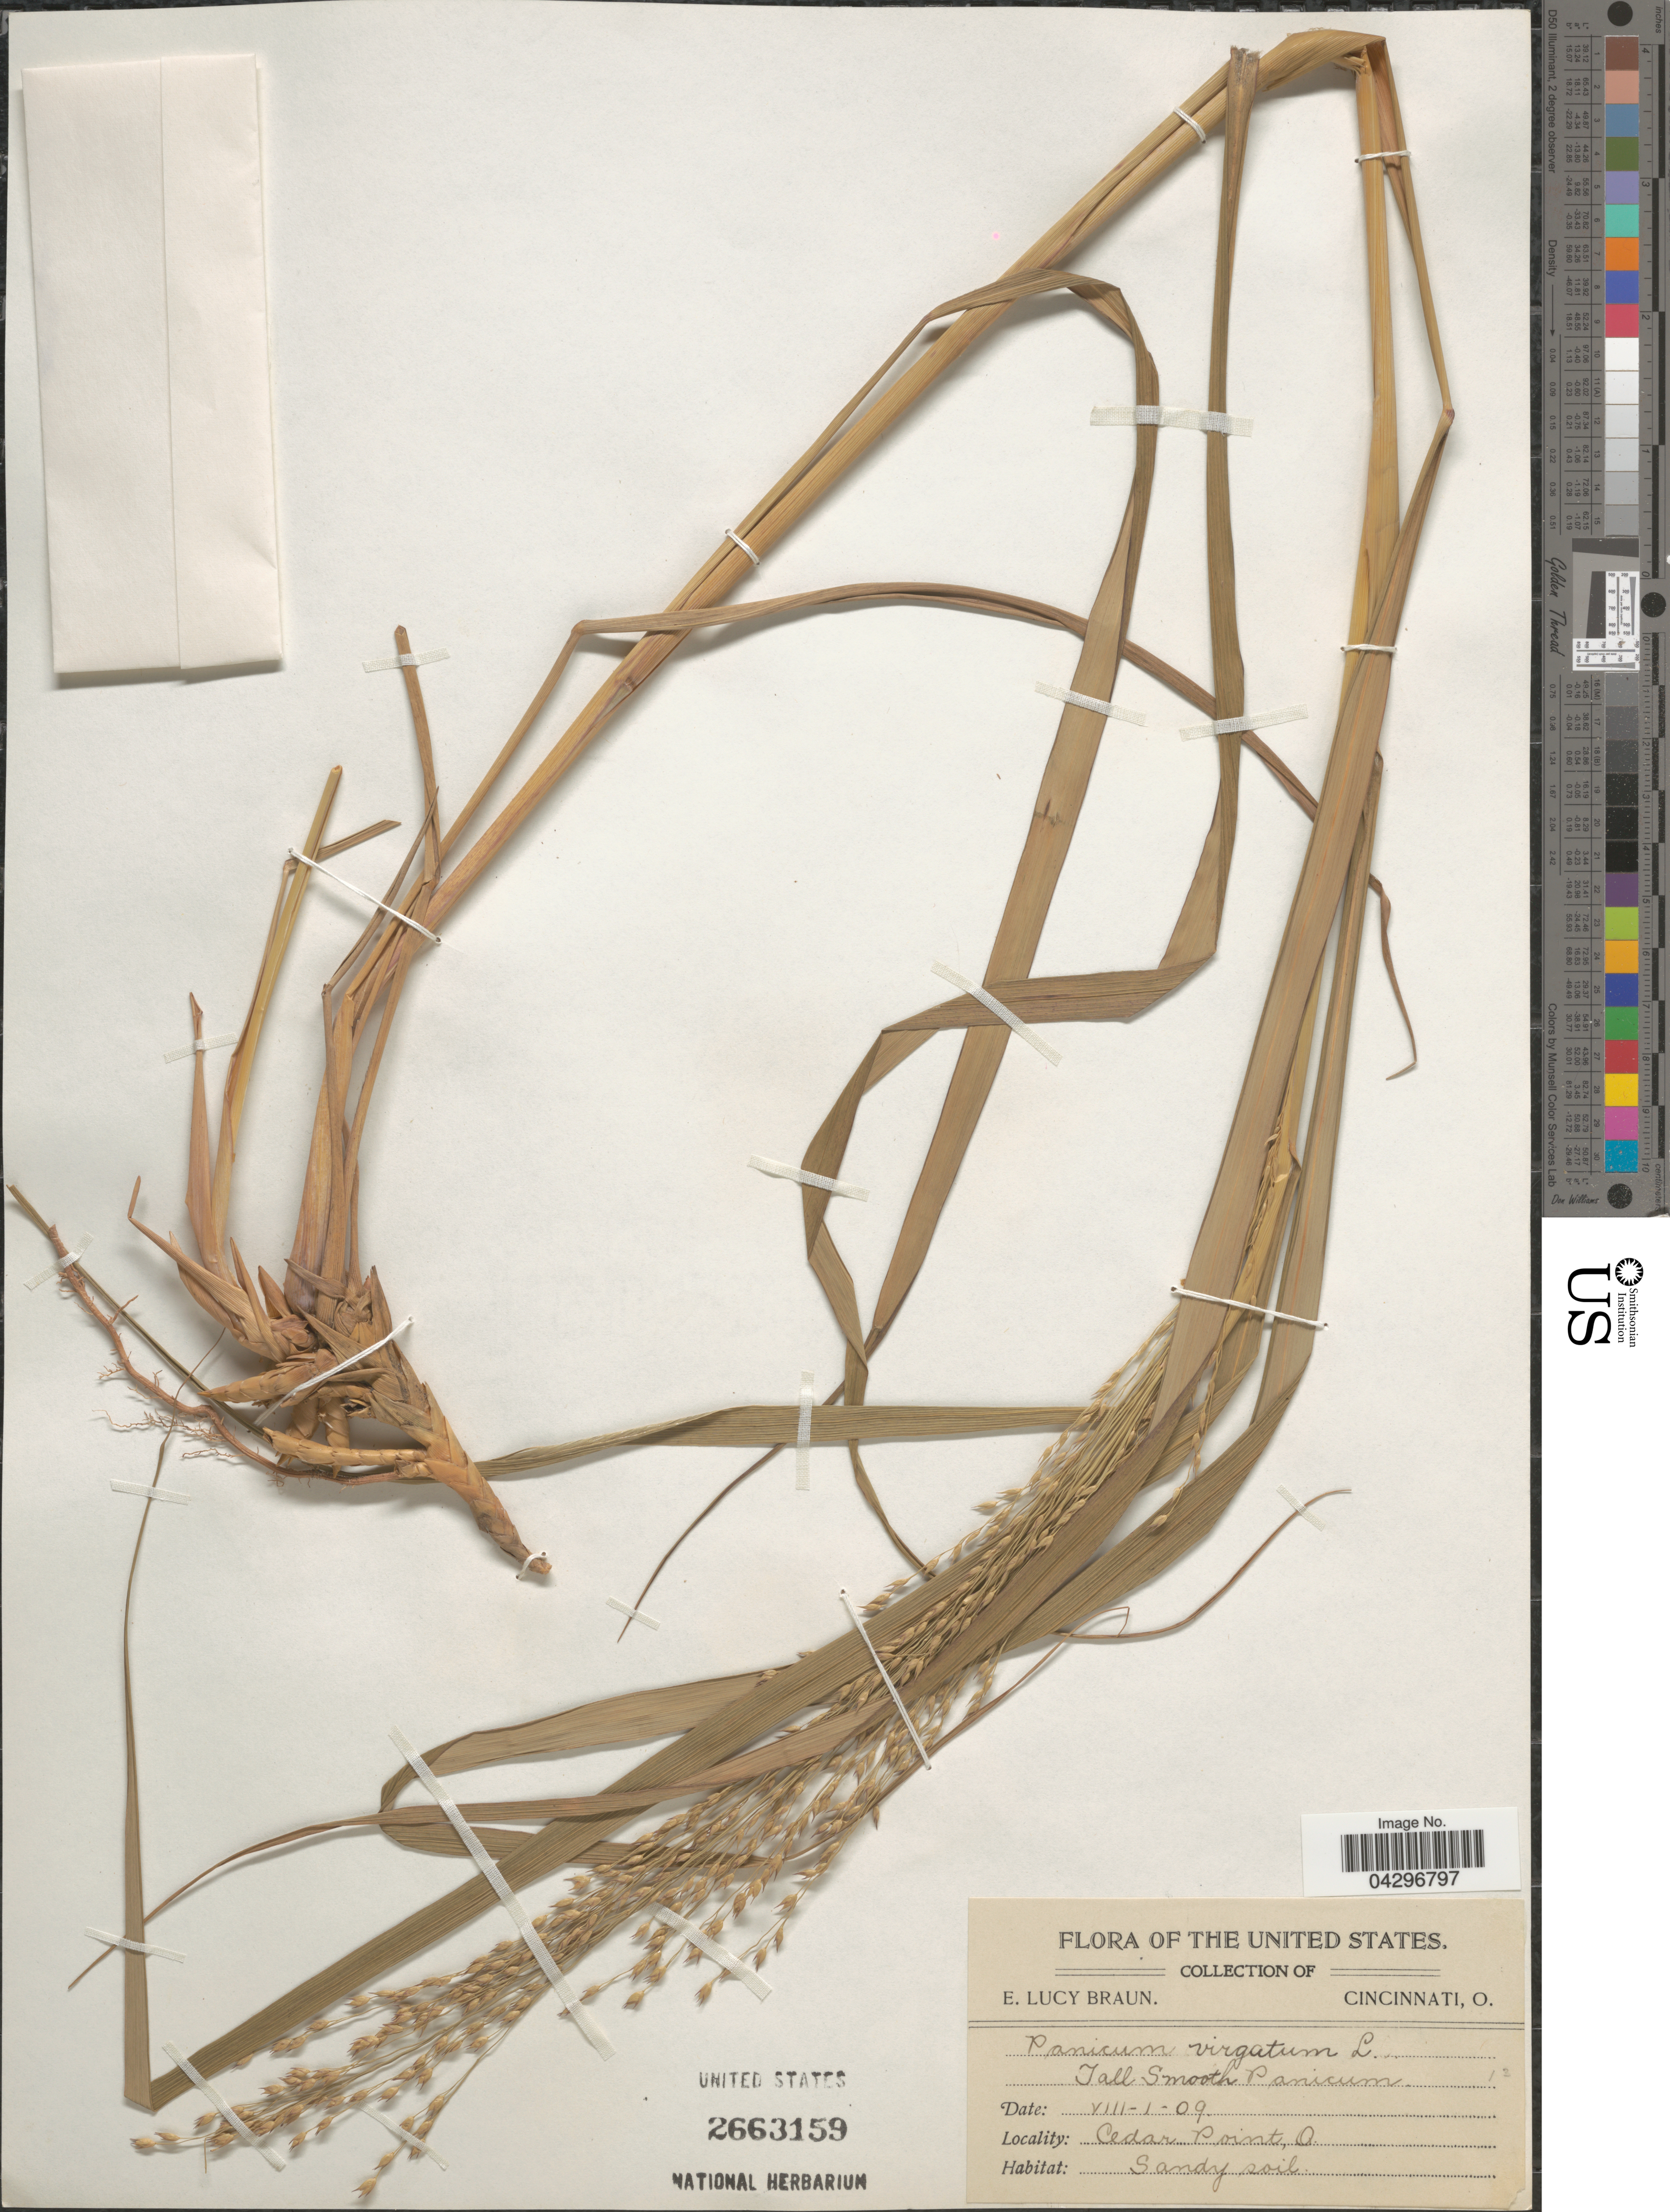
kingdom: Plantae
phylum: Tracheophyta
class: Liliopsida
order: Poales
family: Poaceae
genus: Panicum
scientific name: Panicum virgatum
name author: L.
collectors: E. L. Braun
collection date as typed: Transcribed d/m/y: 1/8/9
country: United States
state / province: Ohio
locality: Cedar Point.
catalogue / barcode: US 2663159